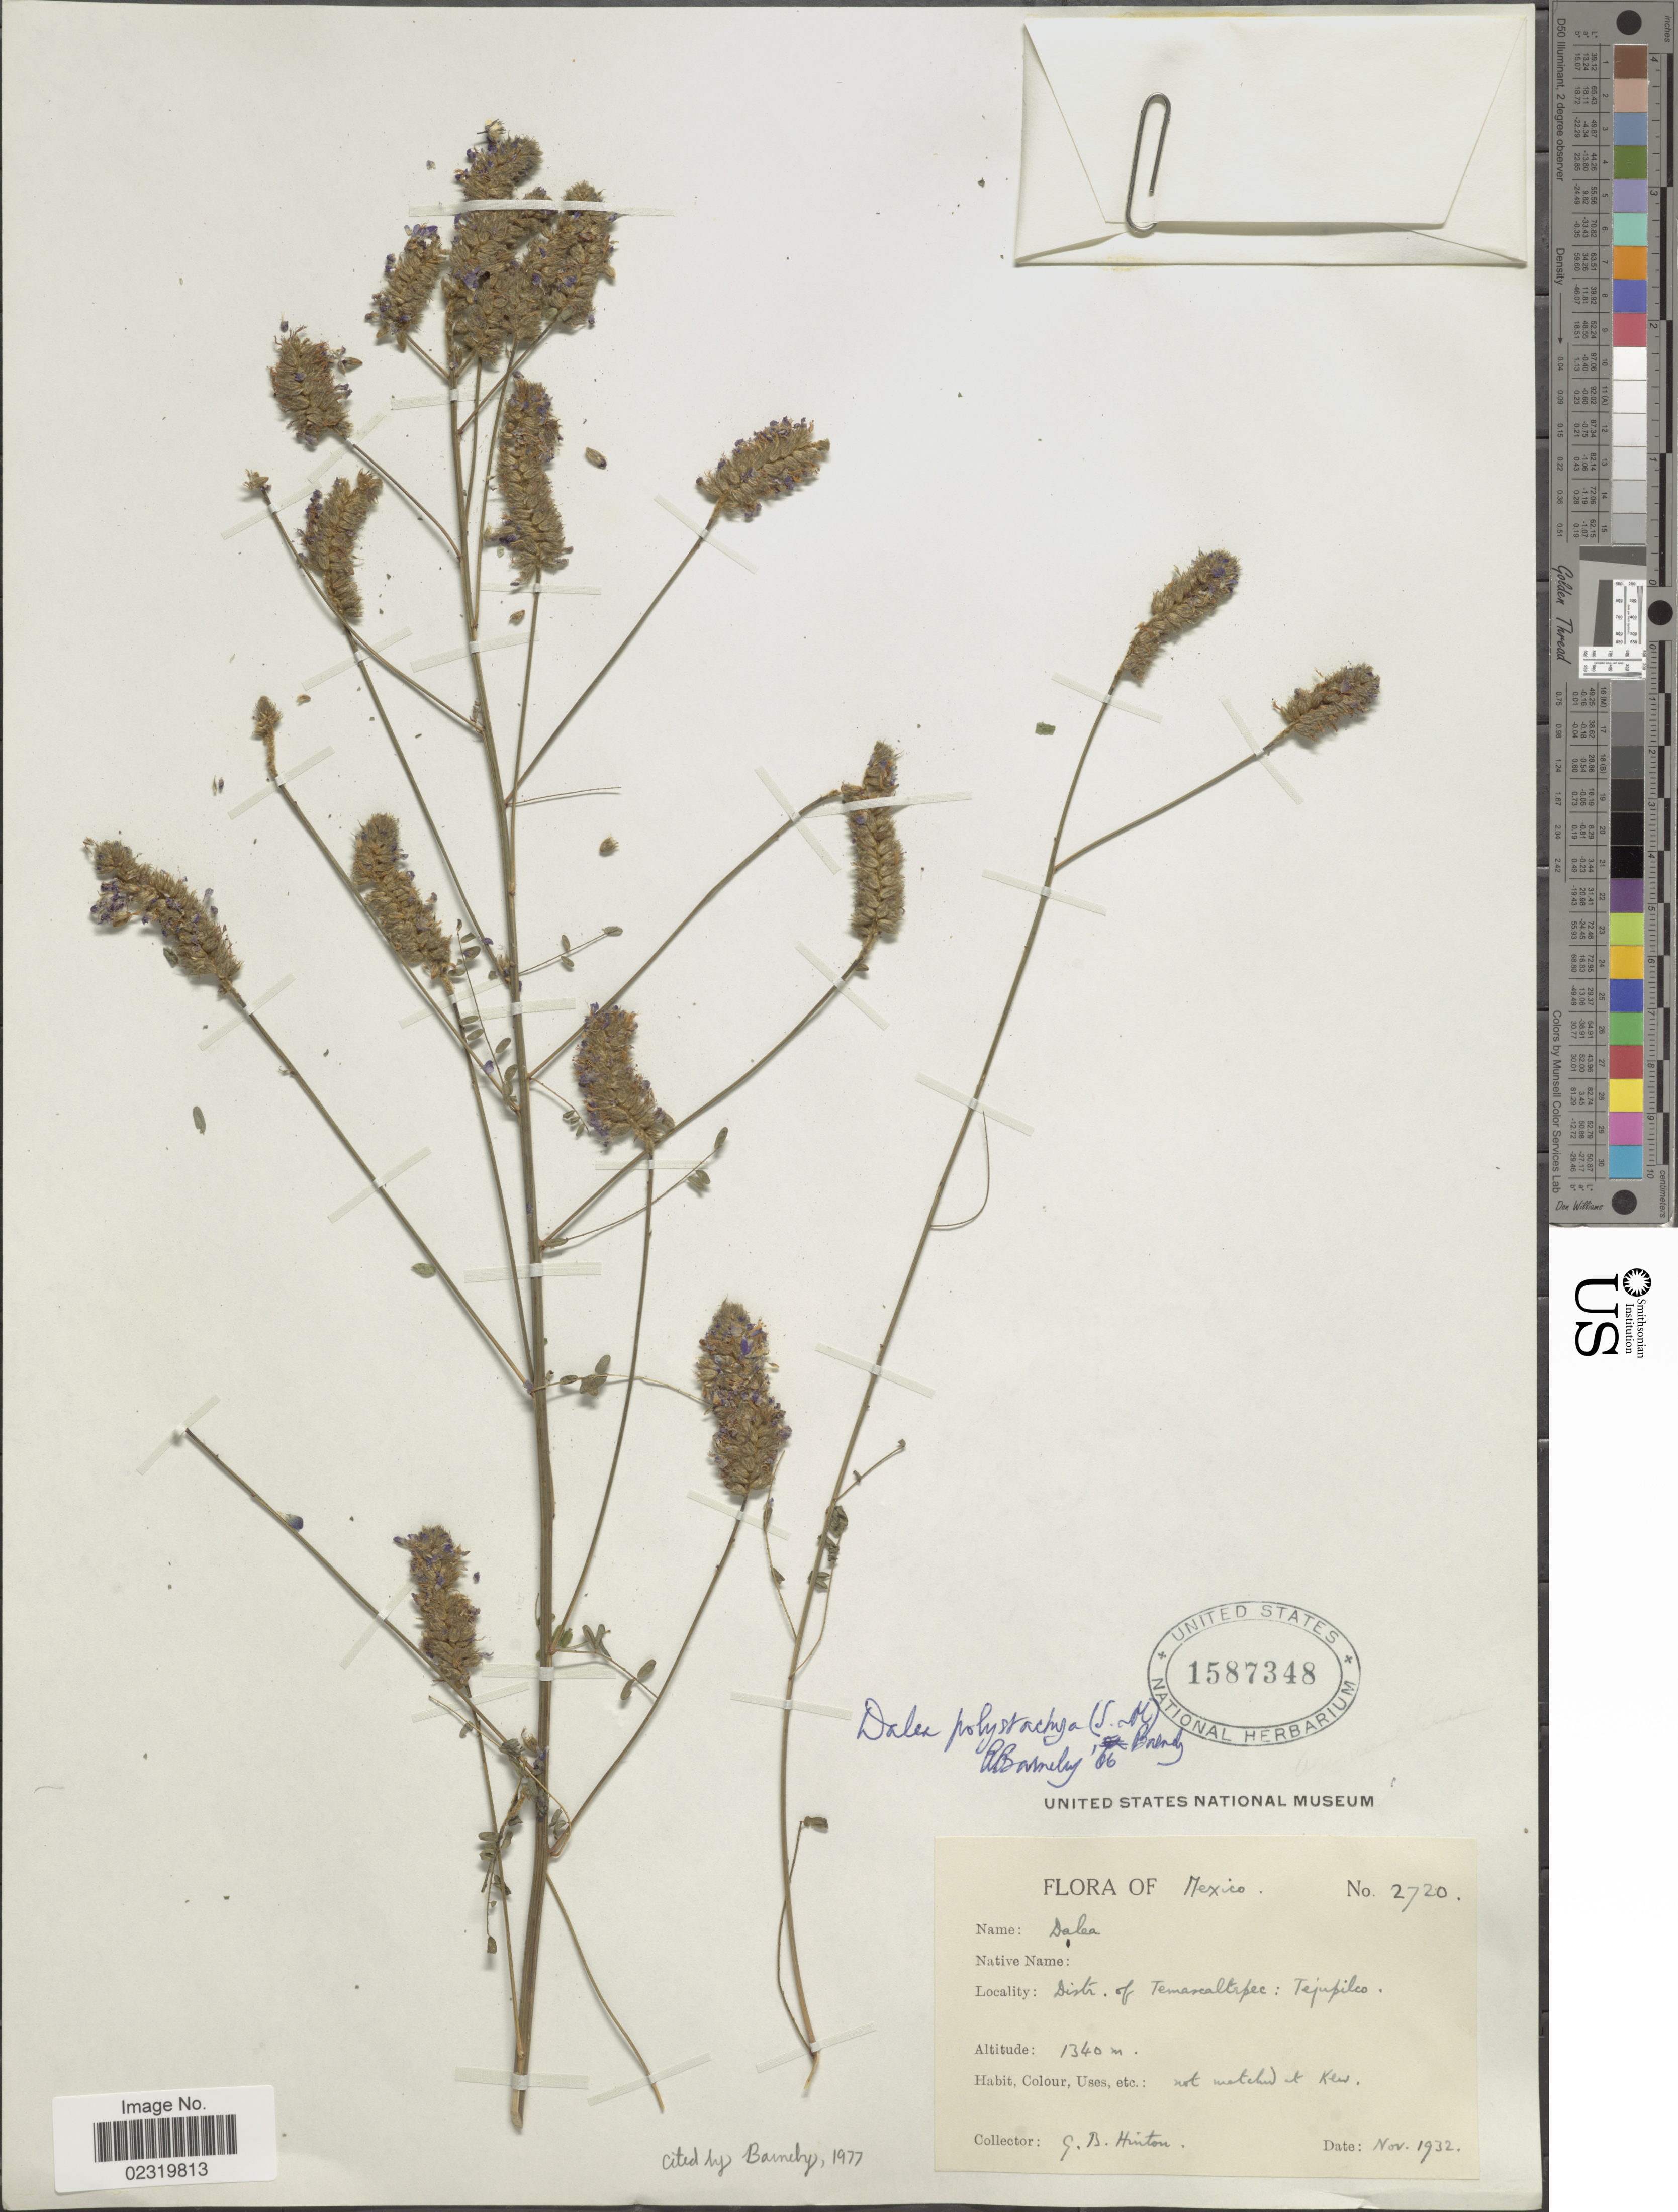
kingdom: Plantae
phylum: Tracheophyta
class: Magnoliopsida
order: Fabales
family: Fabaceae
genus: Dalea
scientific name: Dalea polystachya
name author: (Sessé & Moc.) Barneby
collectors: G. B. Hinton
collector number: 2720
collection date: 1932-11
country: Mexico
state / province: México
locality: Distr. of Temscaltepec: Tejupilco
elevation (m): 1340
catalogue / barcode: US 1587348